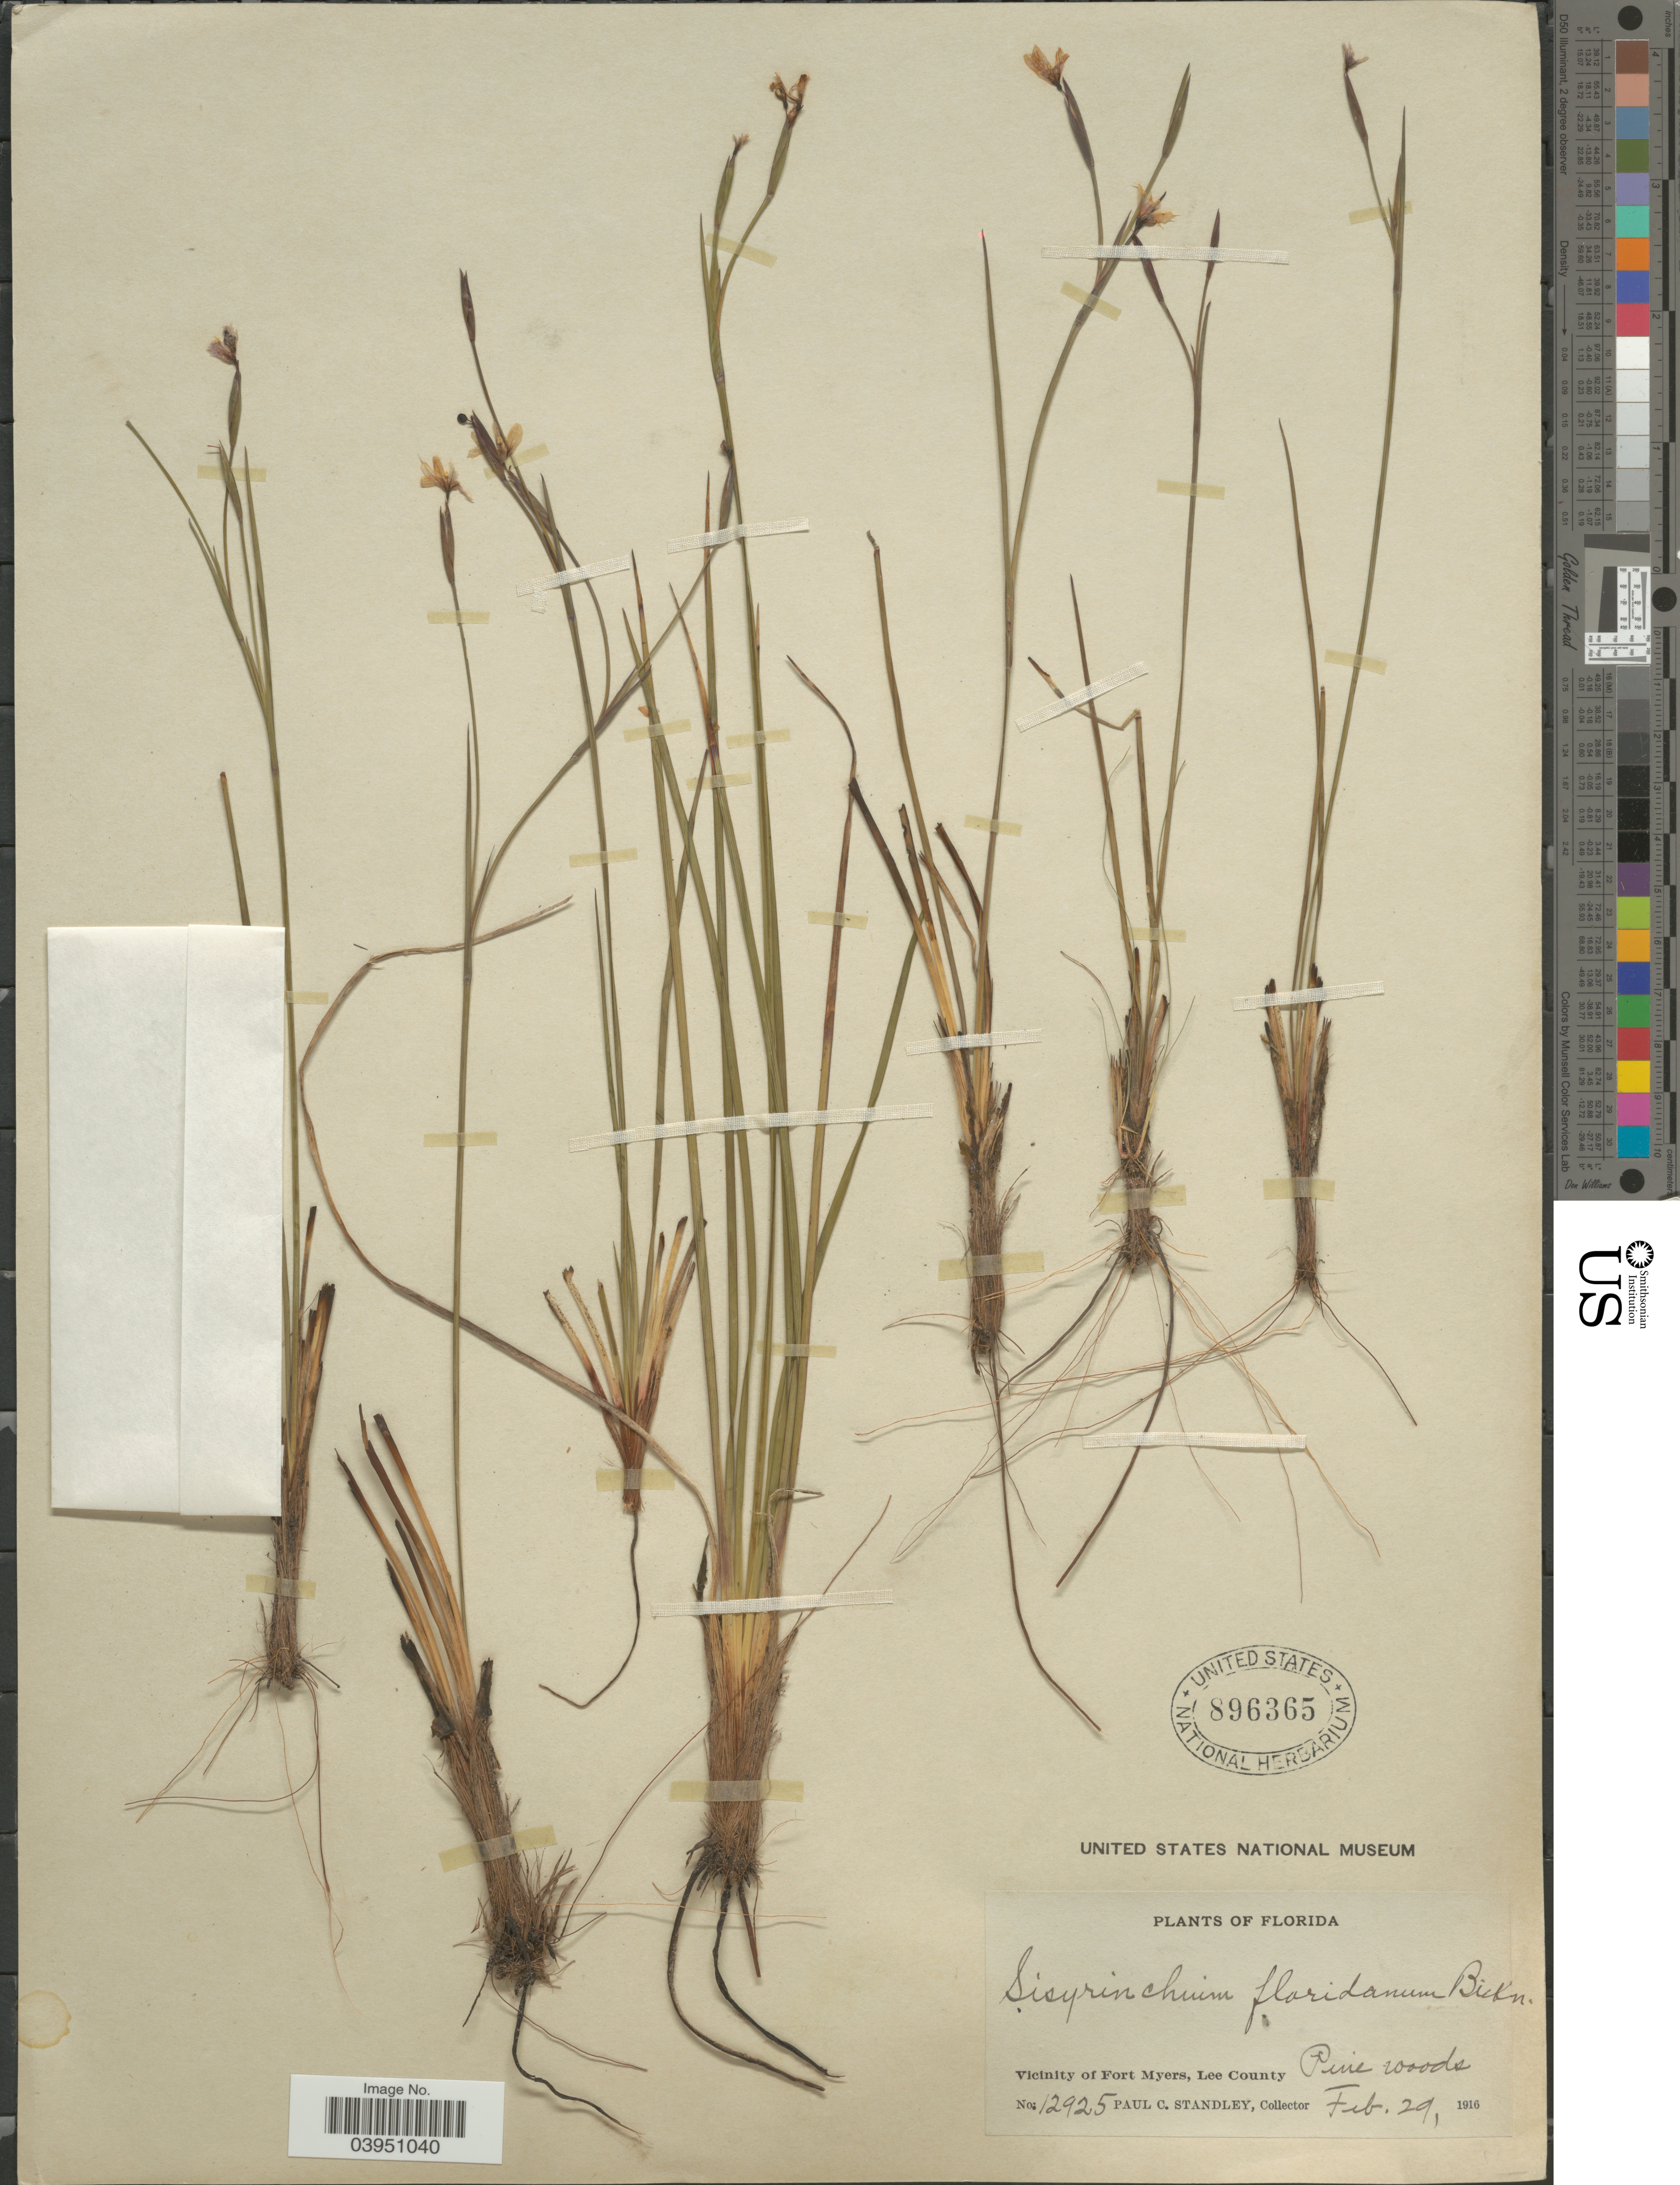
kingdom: Plantae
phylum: Tracheophyta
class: Liliopsida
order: Asparagales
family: Iridaceae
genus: Sisyrinchium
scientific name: Sisyrinchium floridanum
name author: E.P. Bicknell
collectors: P. C. Standley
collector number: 12925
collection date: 1916-02-29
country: United States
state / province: Florida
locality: Vicinity of Fort Meyers, Lee County. Pine woods.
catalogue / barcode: US 896365